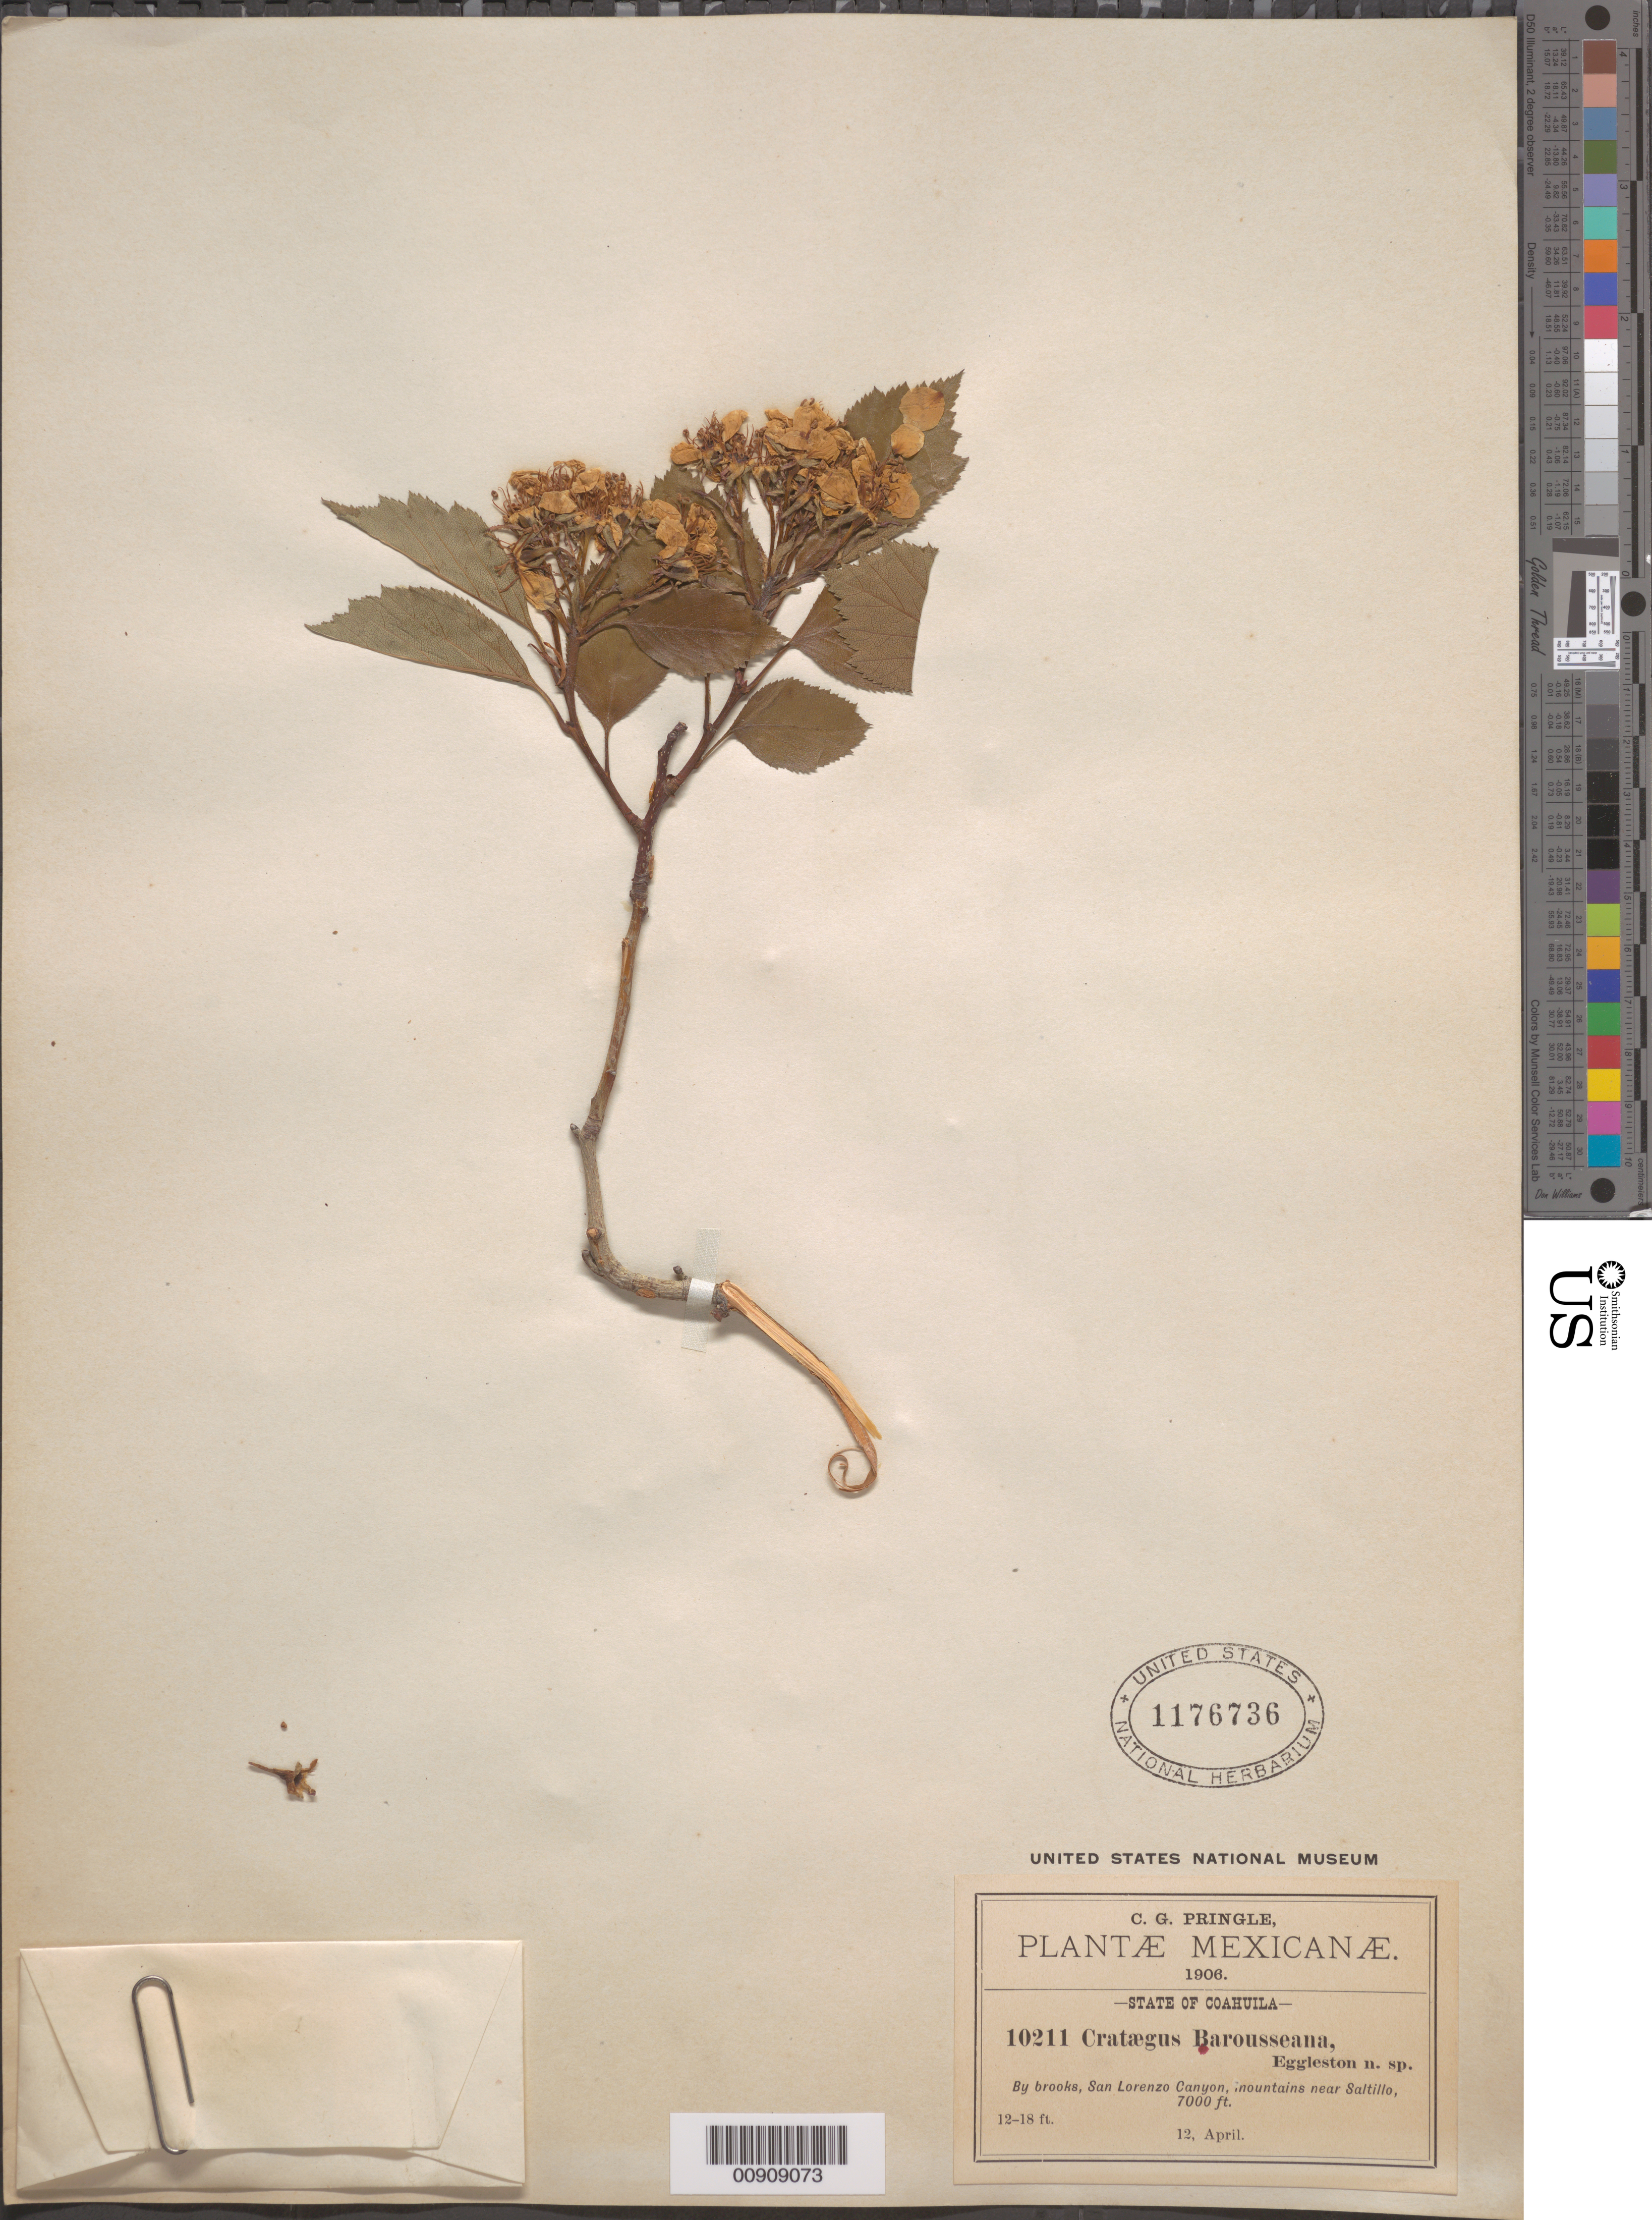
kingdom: Plantae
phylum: Tracheophyta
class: Magnoliopsida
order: Rosales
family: Rosaceae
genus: Crataegus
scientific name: Crataegus baroussana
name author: Eggl.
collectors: C. G. Pringle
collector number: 10211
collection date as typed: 12 Apr 1906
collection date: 1906-04-12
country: Mexico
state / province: Coahuila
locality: San Lorenzo Canyon, mountains near Saltillo, Coahuila.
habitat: By brooks.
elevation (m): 2134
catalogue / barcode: US 1176736